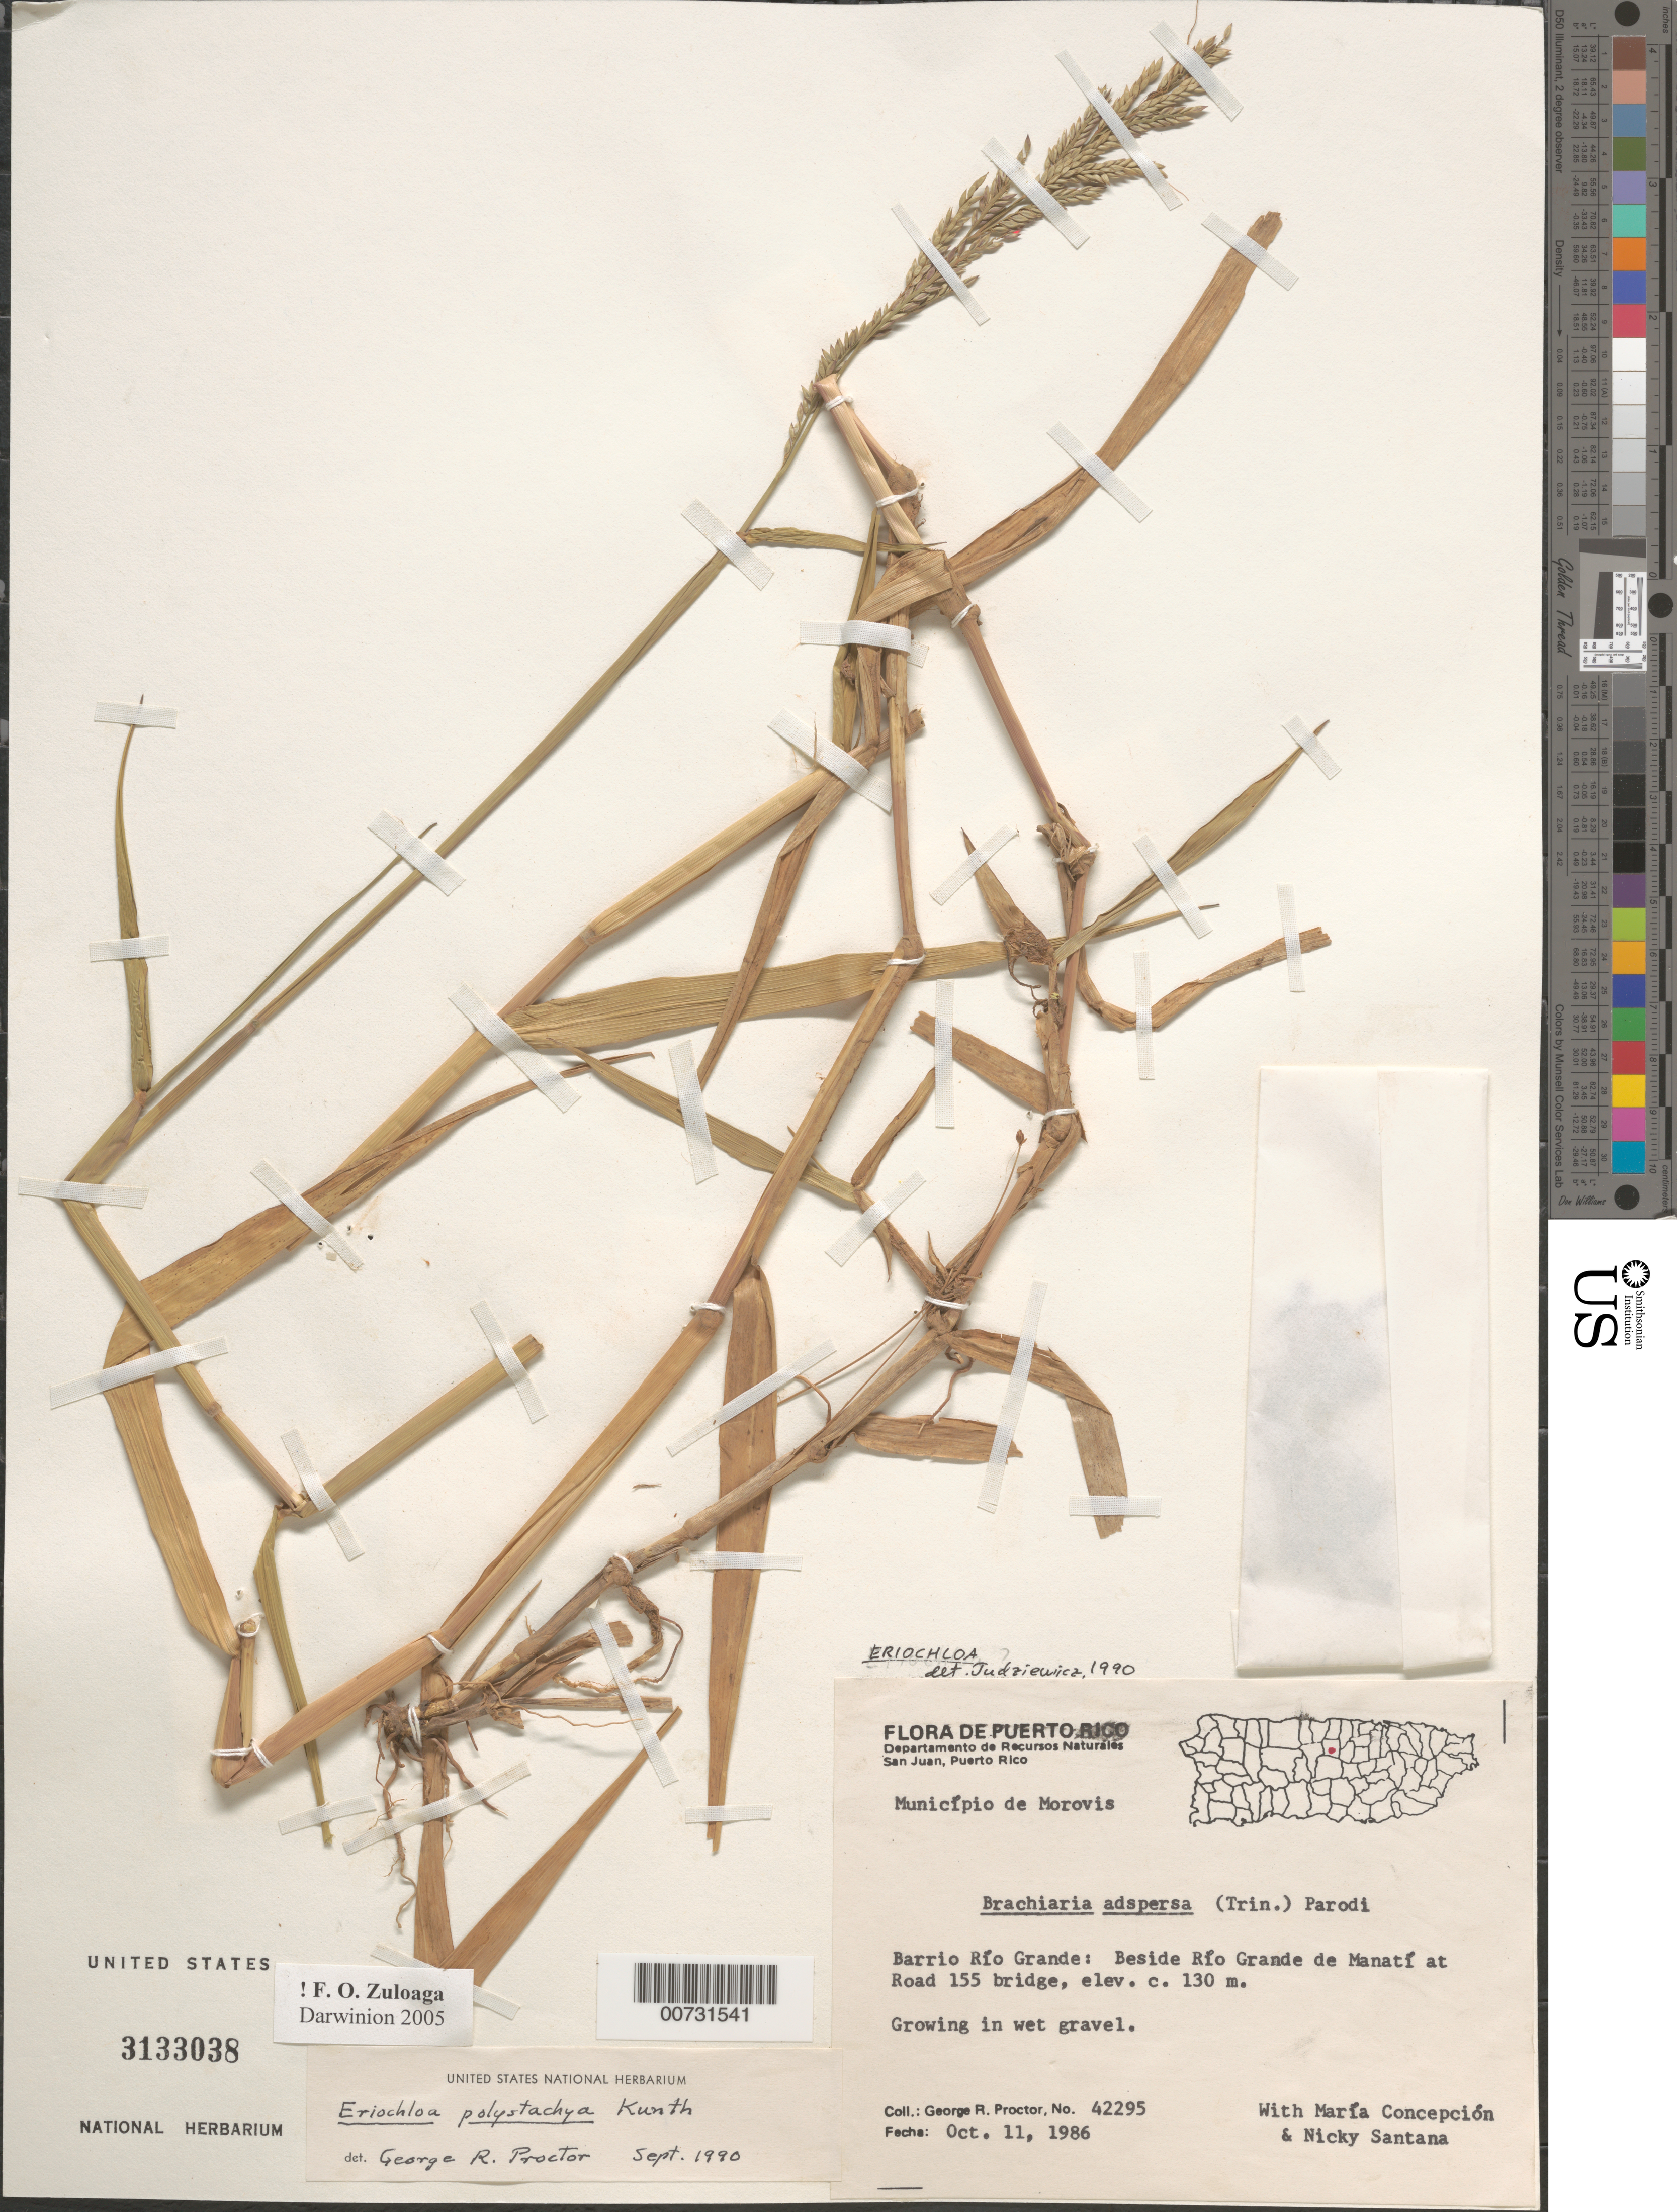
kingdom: Plantae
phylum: Tracheophyta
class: Liliopsida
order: Poales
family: Poaceae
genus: Eriochloa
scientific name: Eriochloa polystachya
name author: Kunth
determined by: Proctor, G. R.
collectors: G. R. Proctor, M. Concepción & N. Santana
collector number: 42295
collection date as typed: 11 Oct 1986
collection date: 1986-10-11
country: Puerto Rico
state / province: Morovis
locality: Mun. Morovis, Barrio Río Grande: Beside Río Grande de Manatí at Road 155 bridge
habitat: Wet gravel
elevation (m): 130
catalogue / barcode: US 3133038